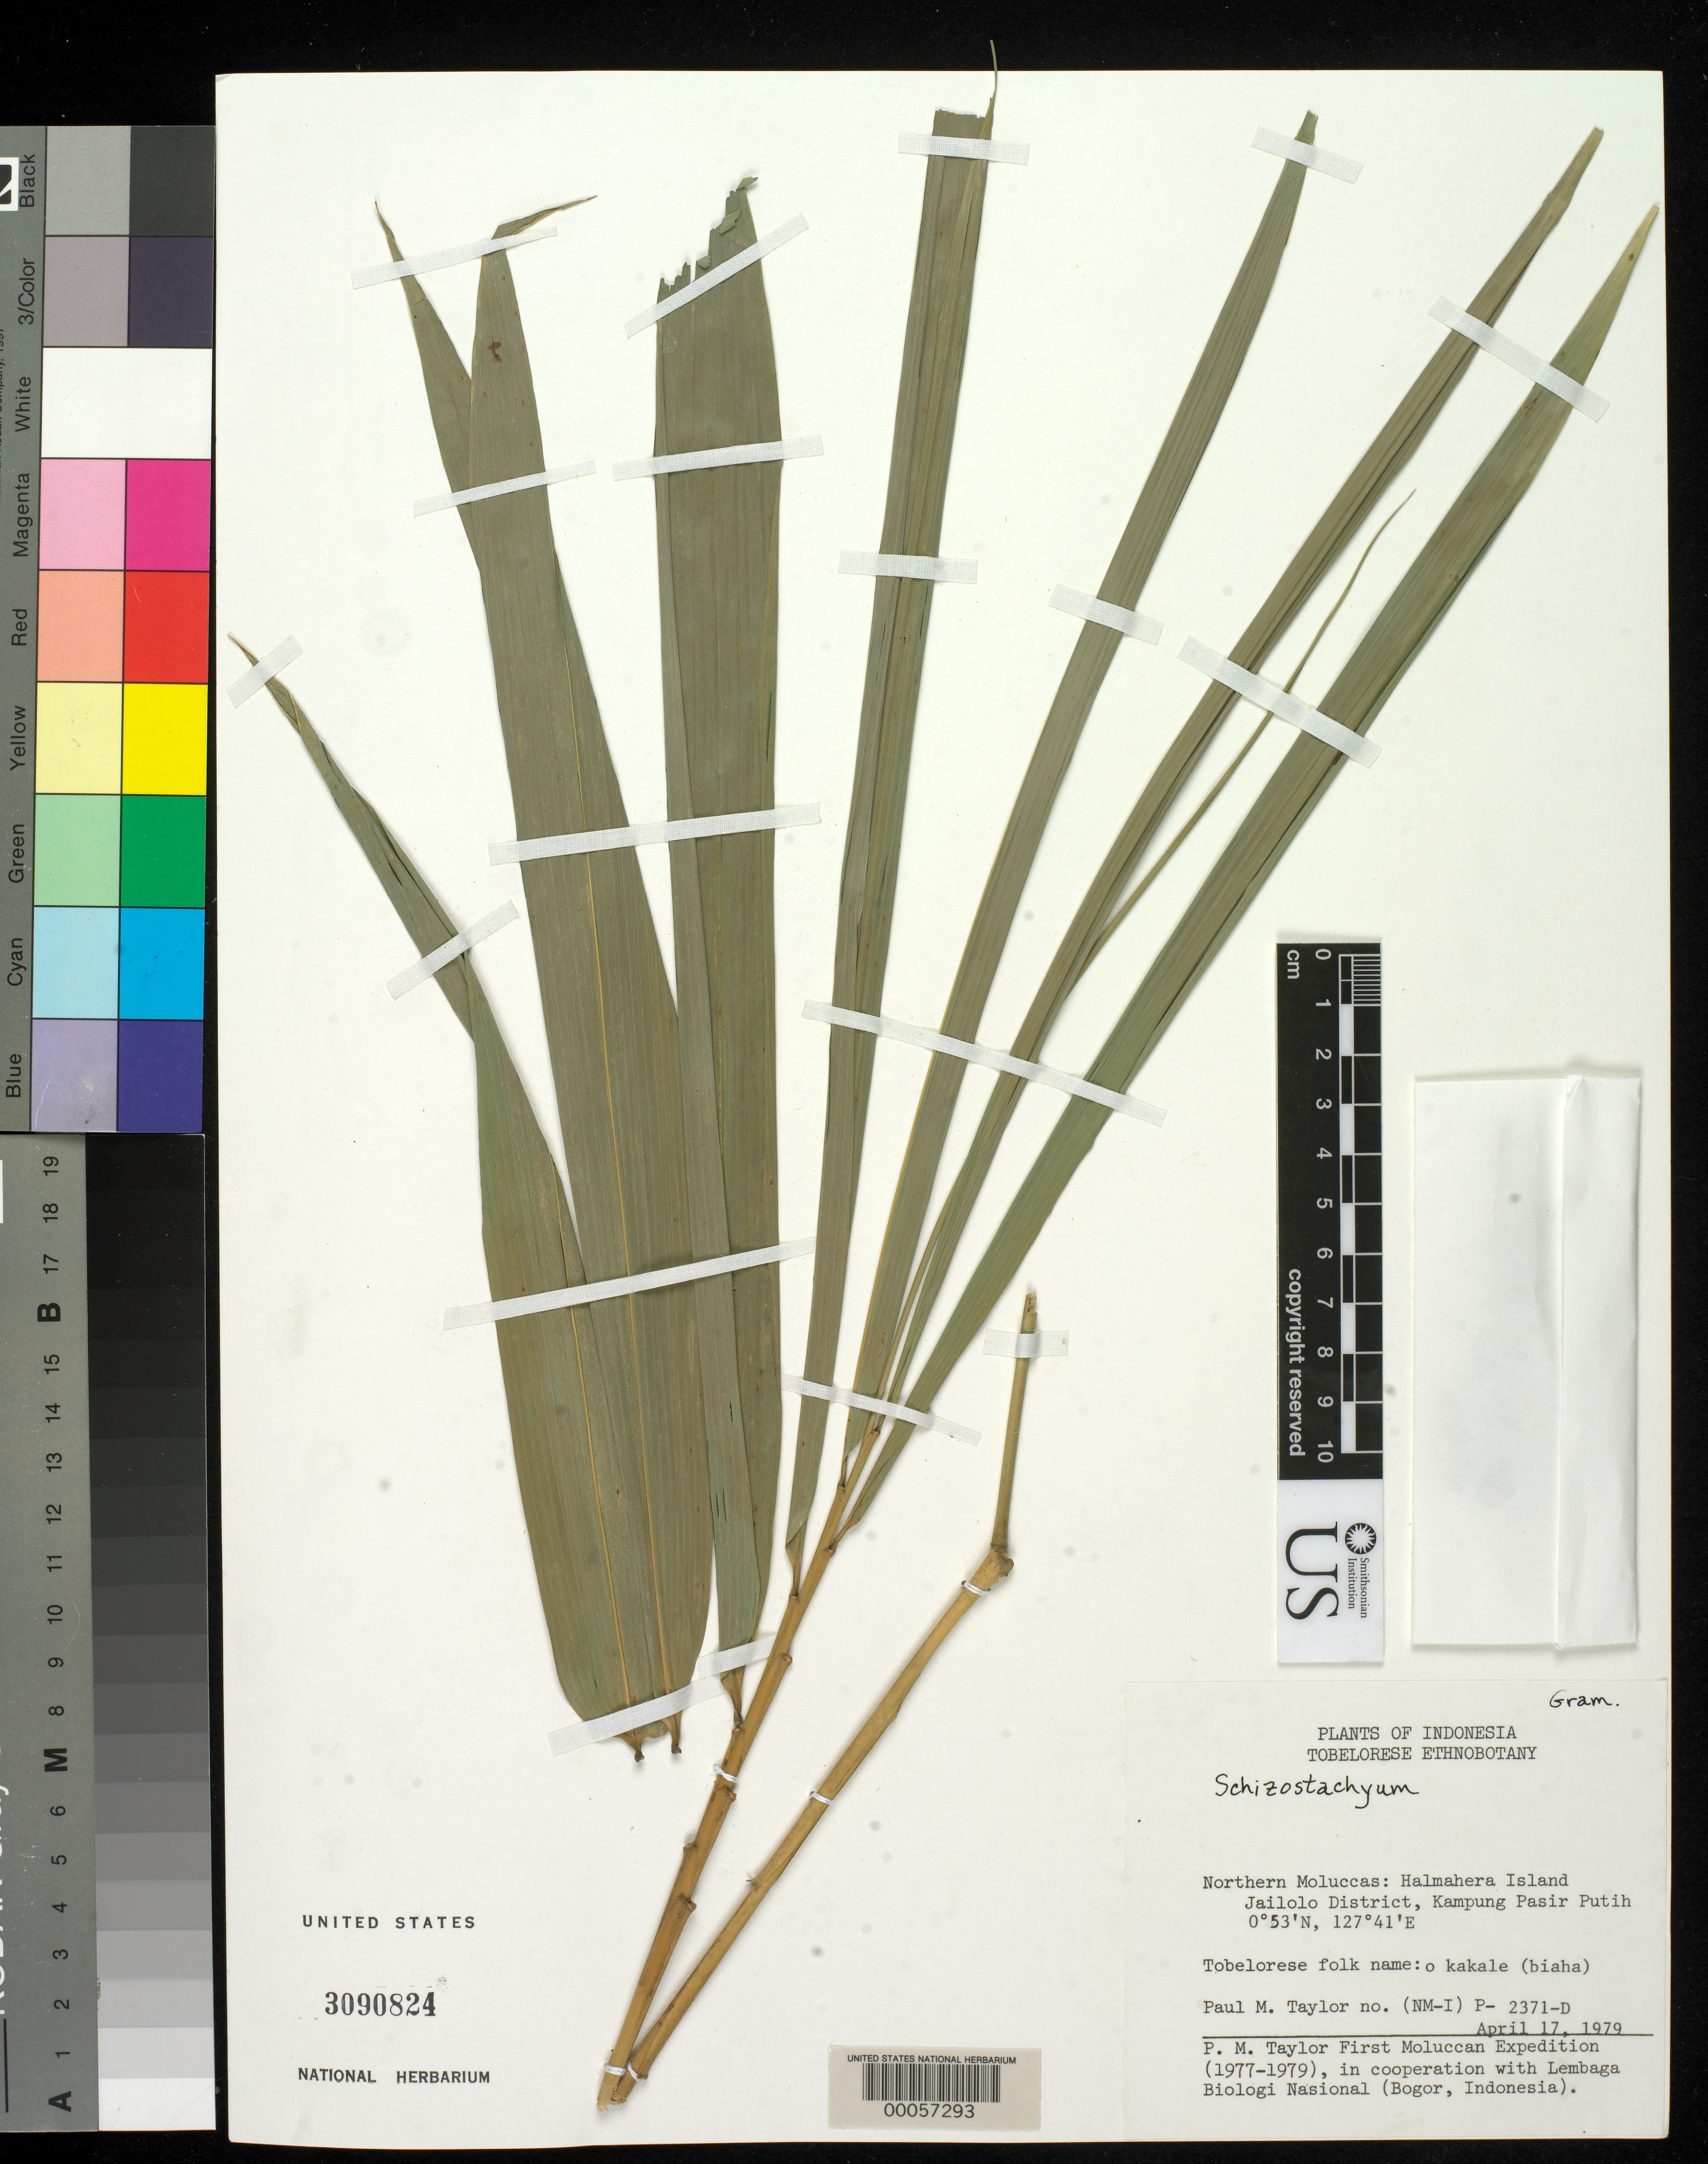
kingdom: Plantae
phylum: Tracheophyta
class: Liliopsida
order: Poales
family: Poaceae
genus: Schizostachyum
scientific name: Schizostachyum sp.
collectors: P. M. Taylor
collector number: P-2371-d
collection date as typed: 17 Apr 1979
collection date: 1979-04-17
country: Indonesia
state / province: Maluku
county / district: Maluku Utara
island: Halmahera Island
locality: Jailolo dist., Kampung Pasir Putih [Moluccas]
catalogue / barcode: US 3090824